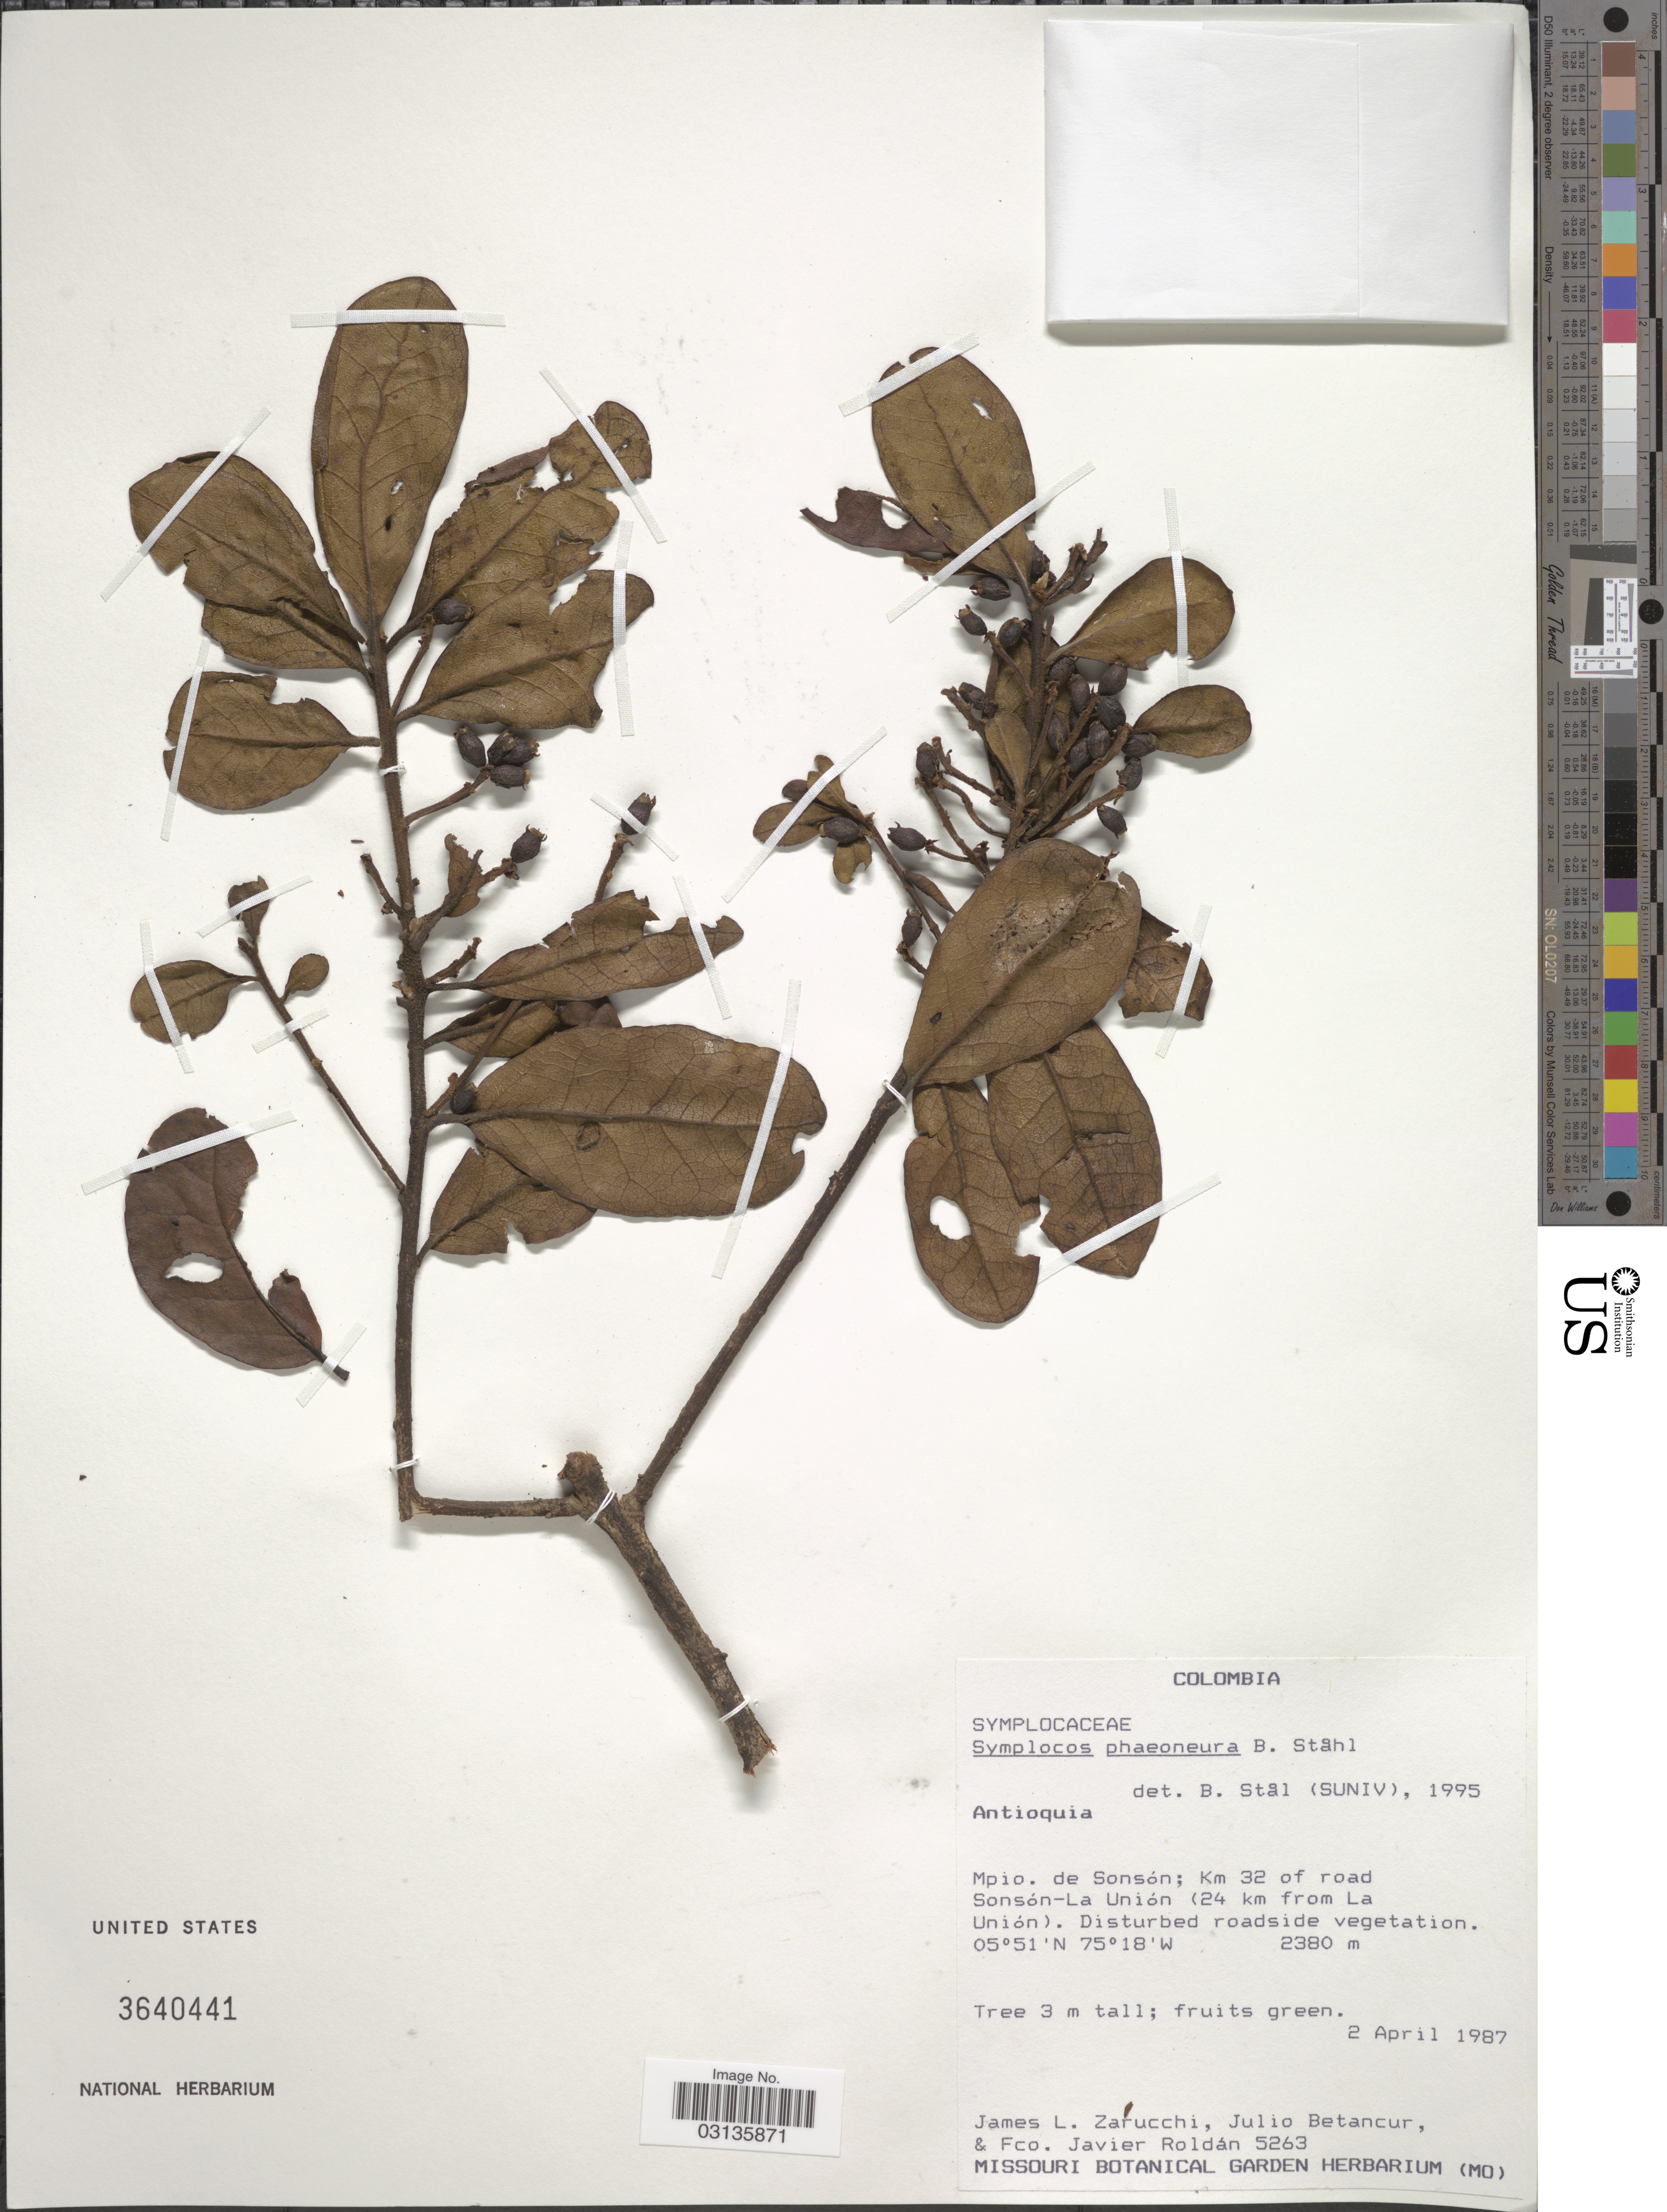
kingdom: Plantae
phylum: Tracheophyta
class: Magnoliopsida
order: Ericales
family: Symplocaceae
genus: Symplocos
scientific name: Symplocos phaeoneura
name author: B. Ståhl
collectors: J. L. Zarucchi, J. Betancur & F. J. Roldán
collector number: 5263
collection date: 1987-04-02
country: Colombia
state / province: Antioquia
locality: Mpio. de Sonsón; Km 32 of road Sonsón-La Unión (24 km from La Unión).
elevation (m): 2380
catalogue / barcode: US 3640441